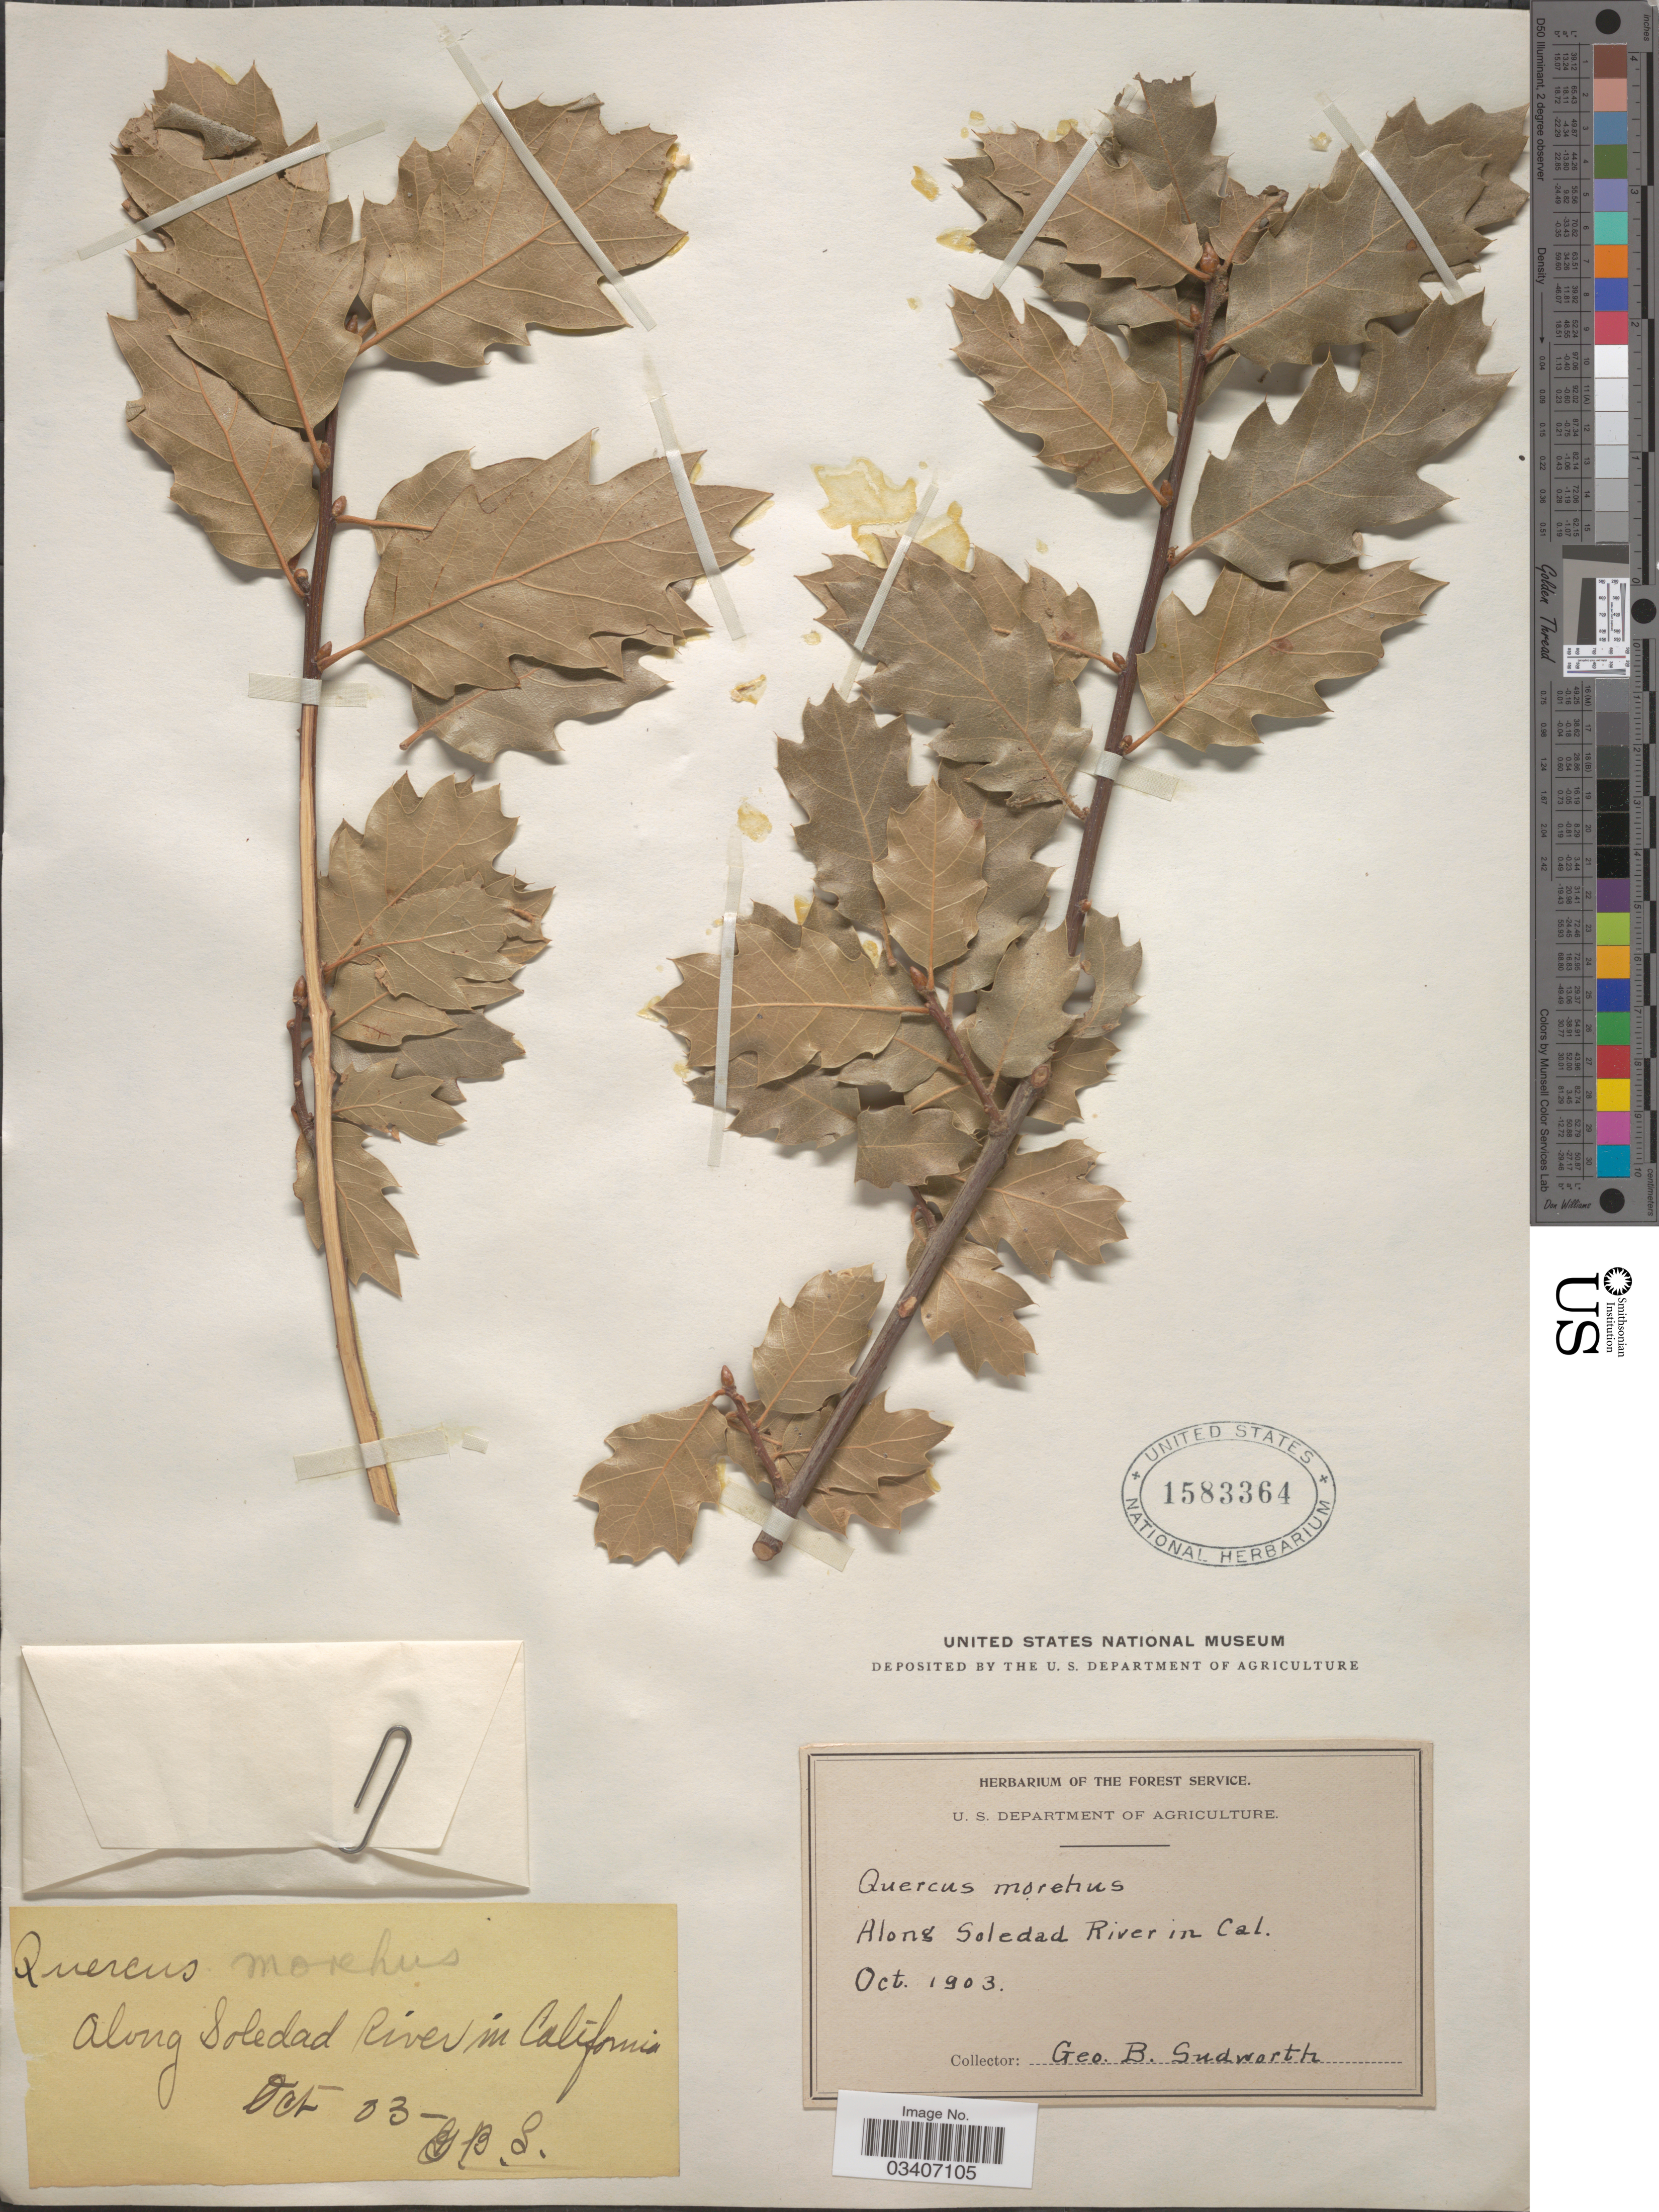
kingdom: Plantae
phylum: Tracheophyta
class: Magnoliopsida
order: Fagales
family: Fagaceae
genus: Quercus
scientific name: Quercus x moreha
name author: Kellogg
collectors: G. B. Sudworth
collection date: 1903-10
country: United States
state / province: California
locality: Along Soledad River.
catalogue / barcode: US 1583364